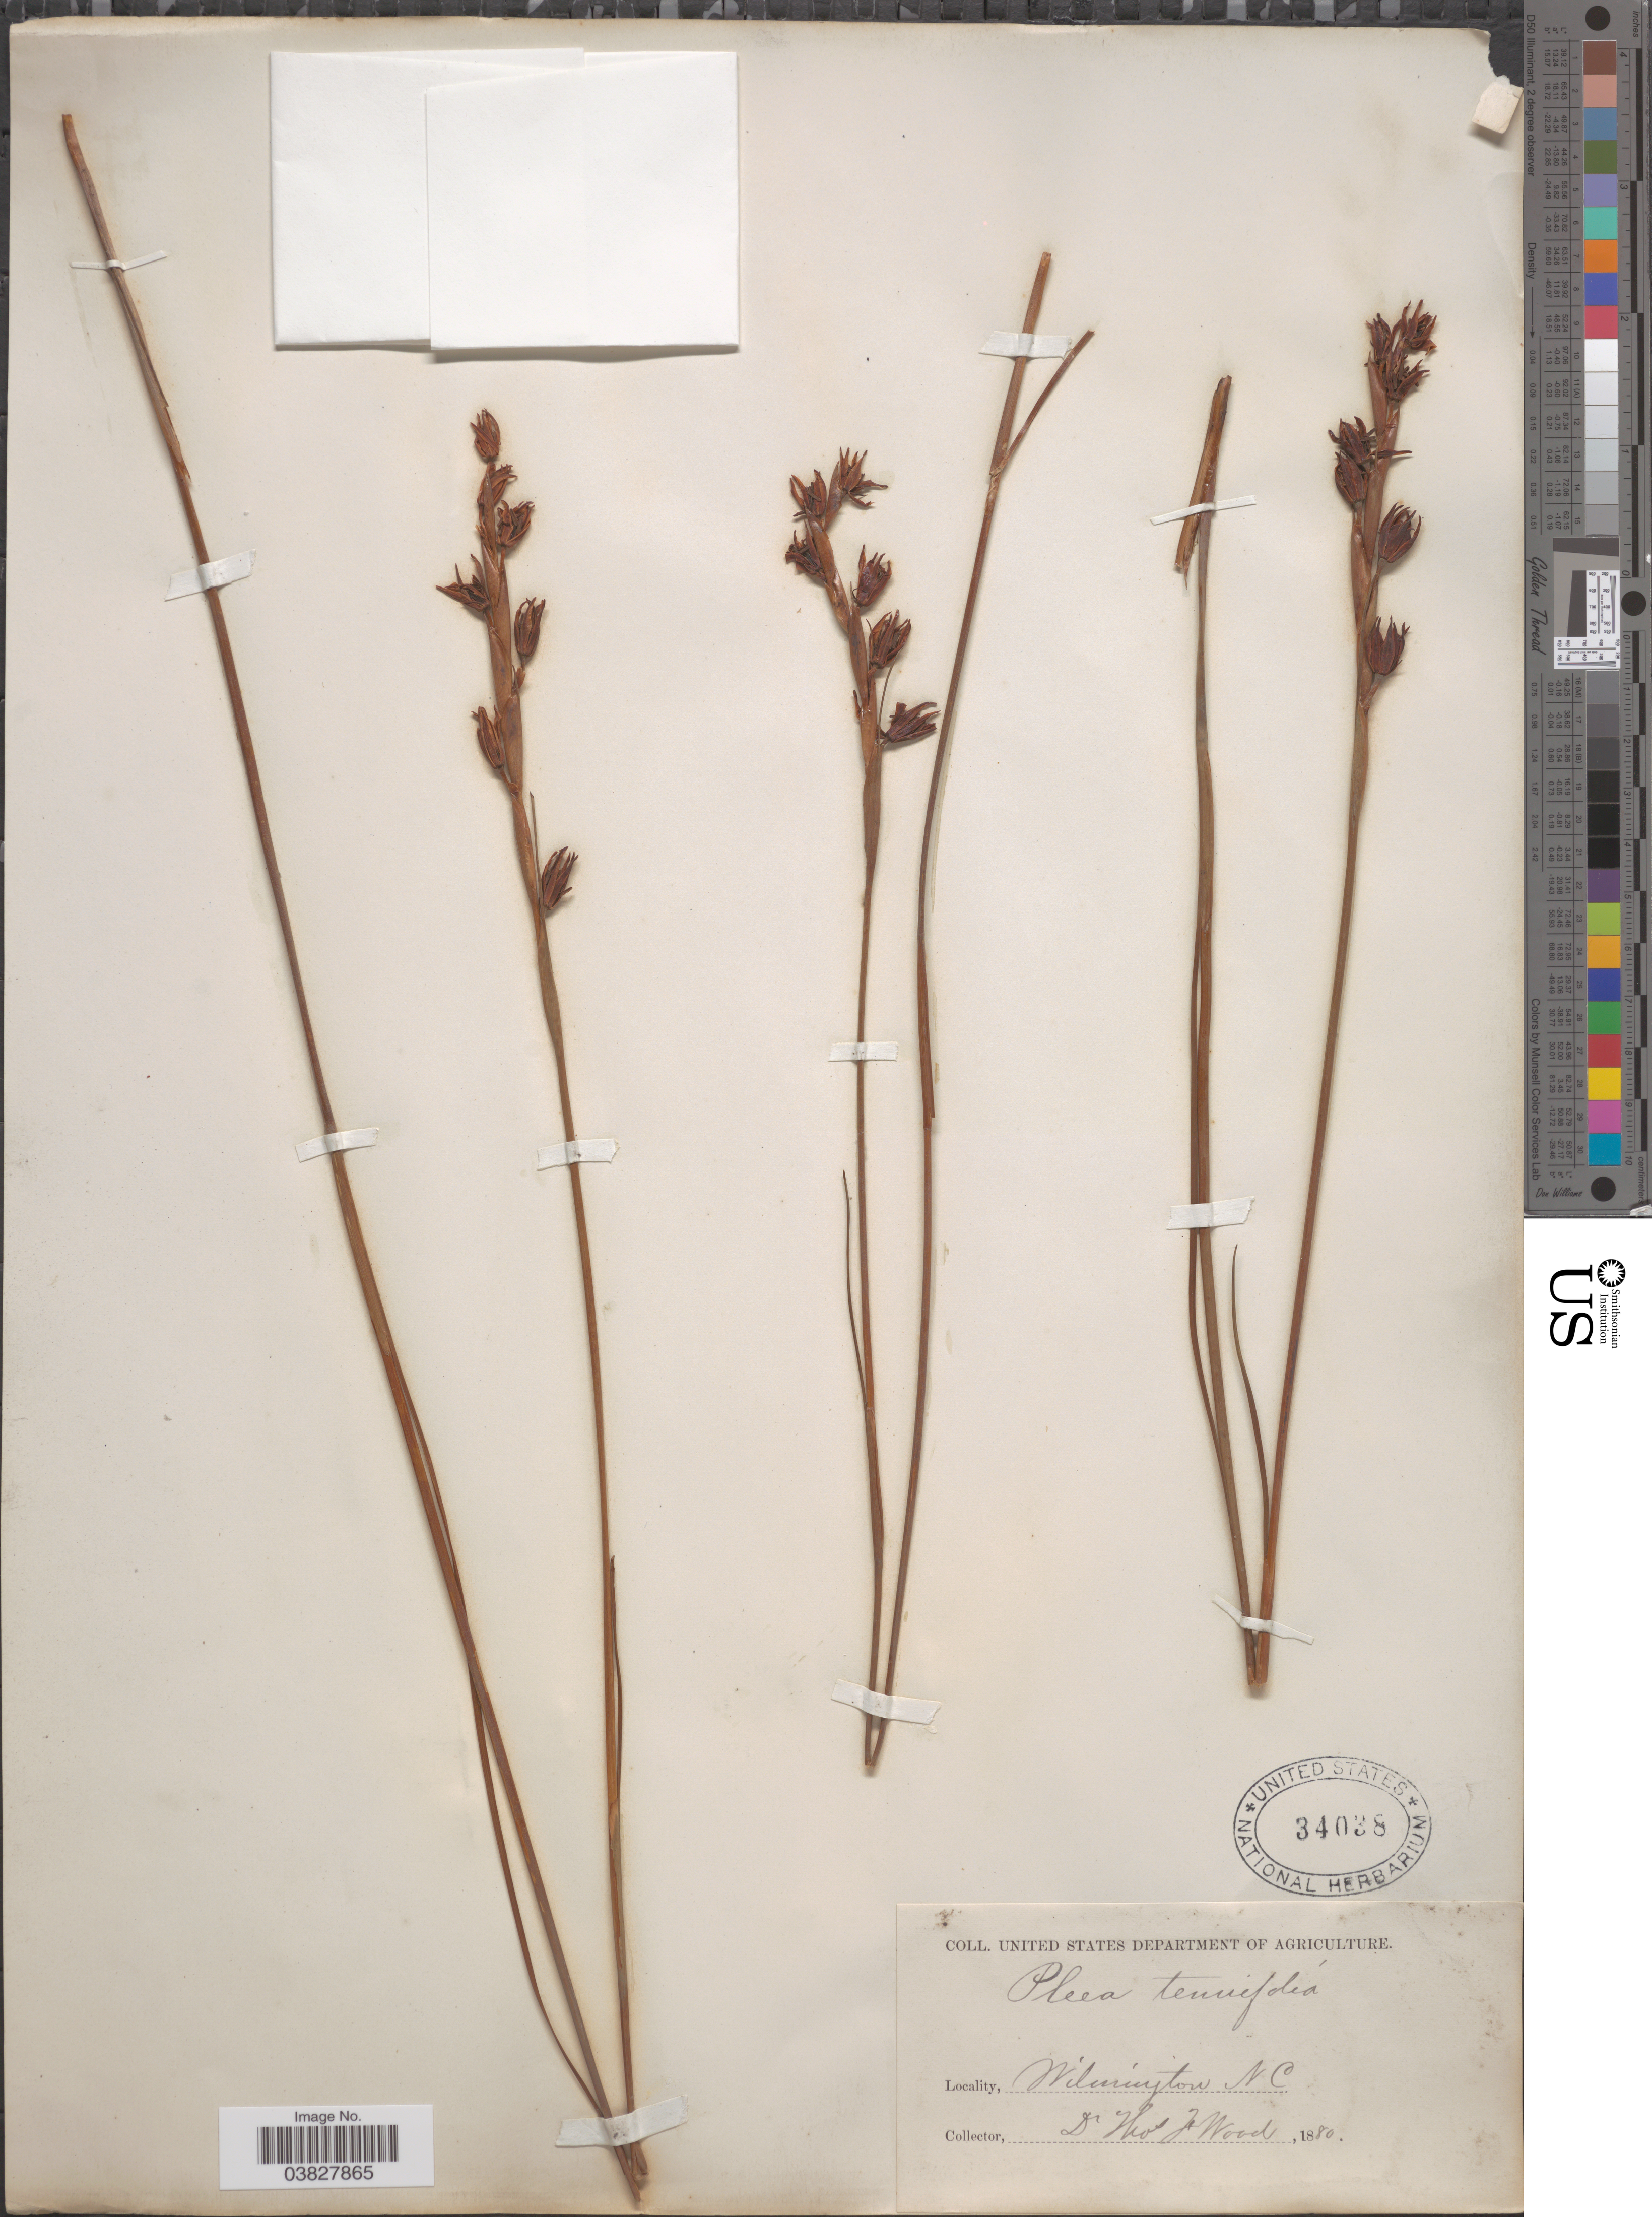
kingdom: Plantae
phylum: Tracheophyta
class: Liliopsida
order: Alismatales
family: Tofieldiaceae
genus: Pleea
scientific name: Pleea tenuifolia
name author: Michx.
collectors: T. F. Wood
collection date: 1880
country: United States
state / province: North Carolina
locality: Wilmington.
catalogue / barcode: US 34038